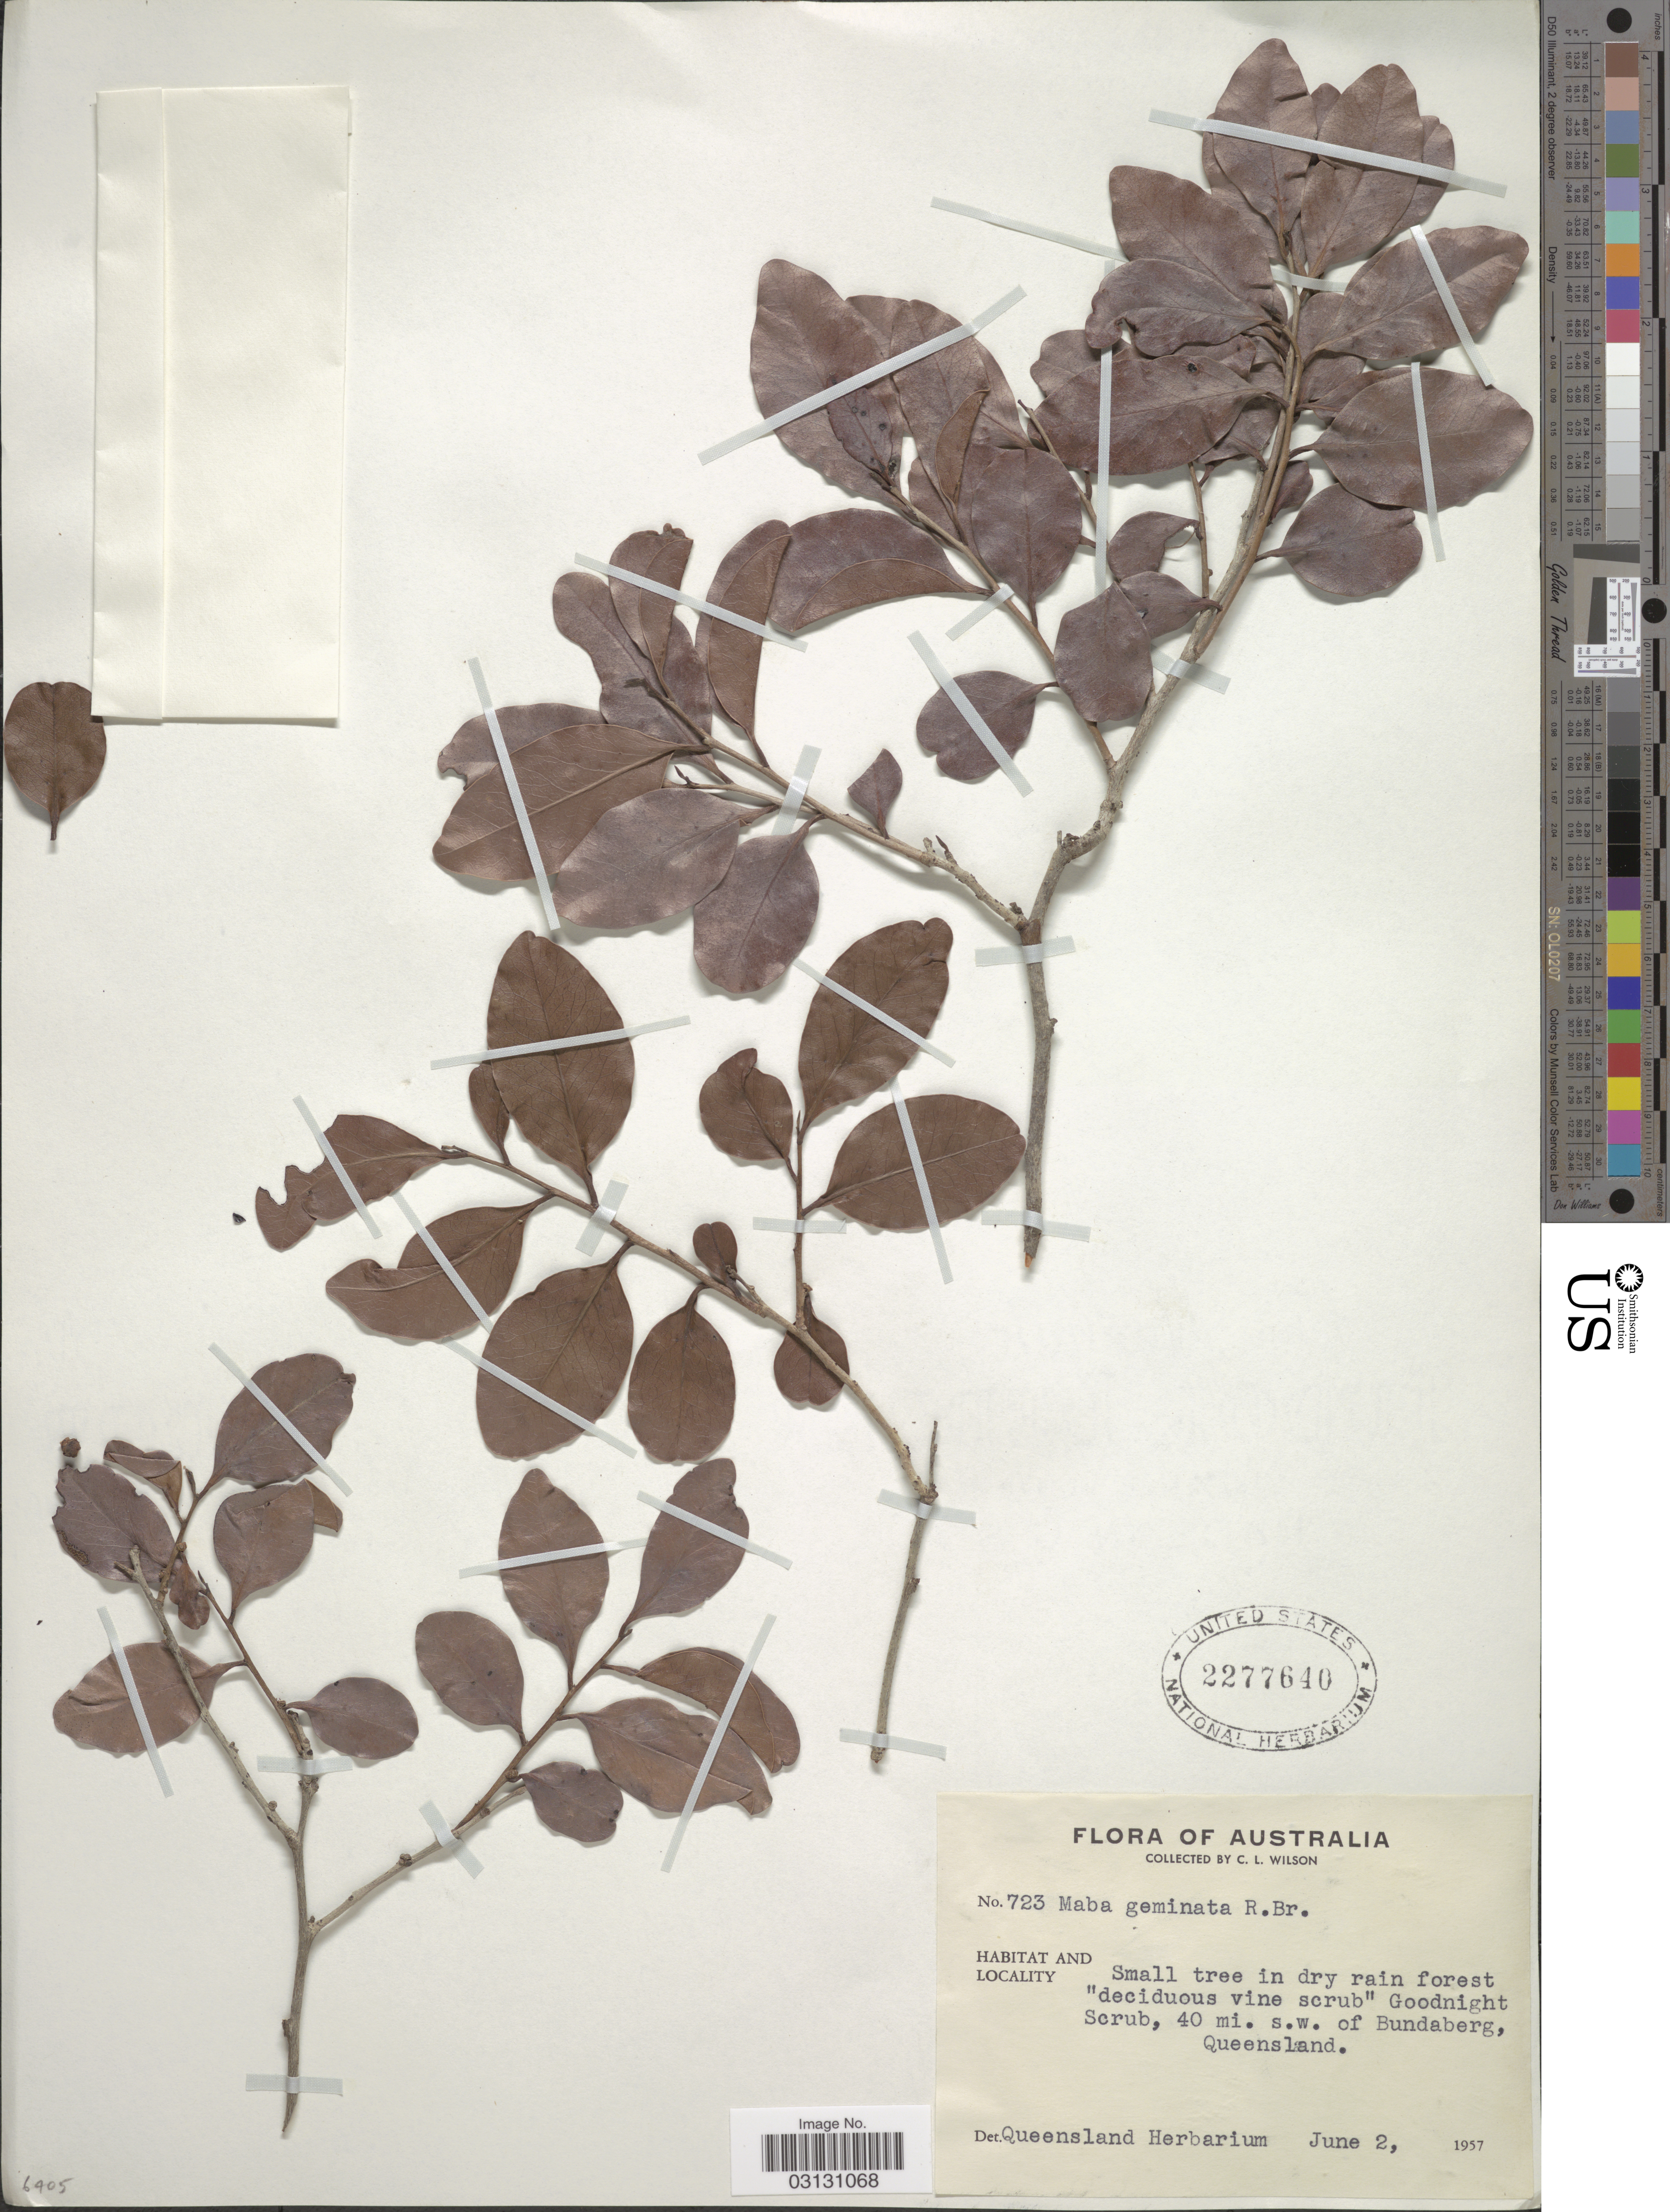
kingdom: Plantae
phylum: Tracheophyta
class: Magnoliopsida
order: Ericales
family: Ebenaceae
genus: Diospyros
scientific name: Diospyros geminata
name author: (R. Br.) F. Muell. ex Jessup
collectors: C. L. Wilson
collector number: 723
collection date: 1957-06-02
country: Australia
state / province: Queensland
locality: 40 mi. s.w. of Bundaberg.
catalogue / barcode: US 2277640